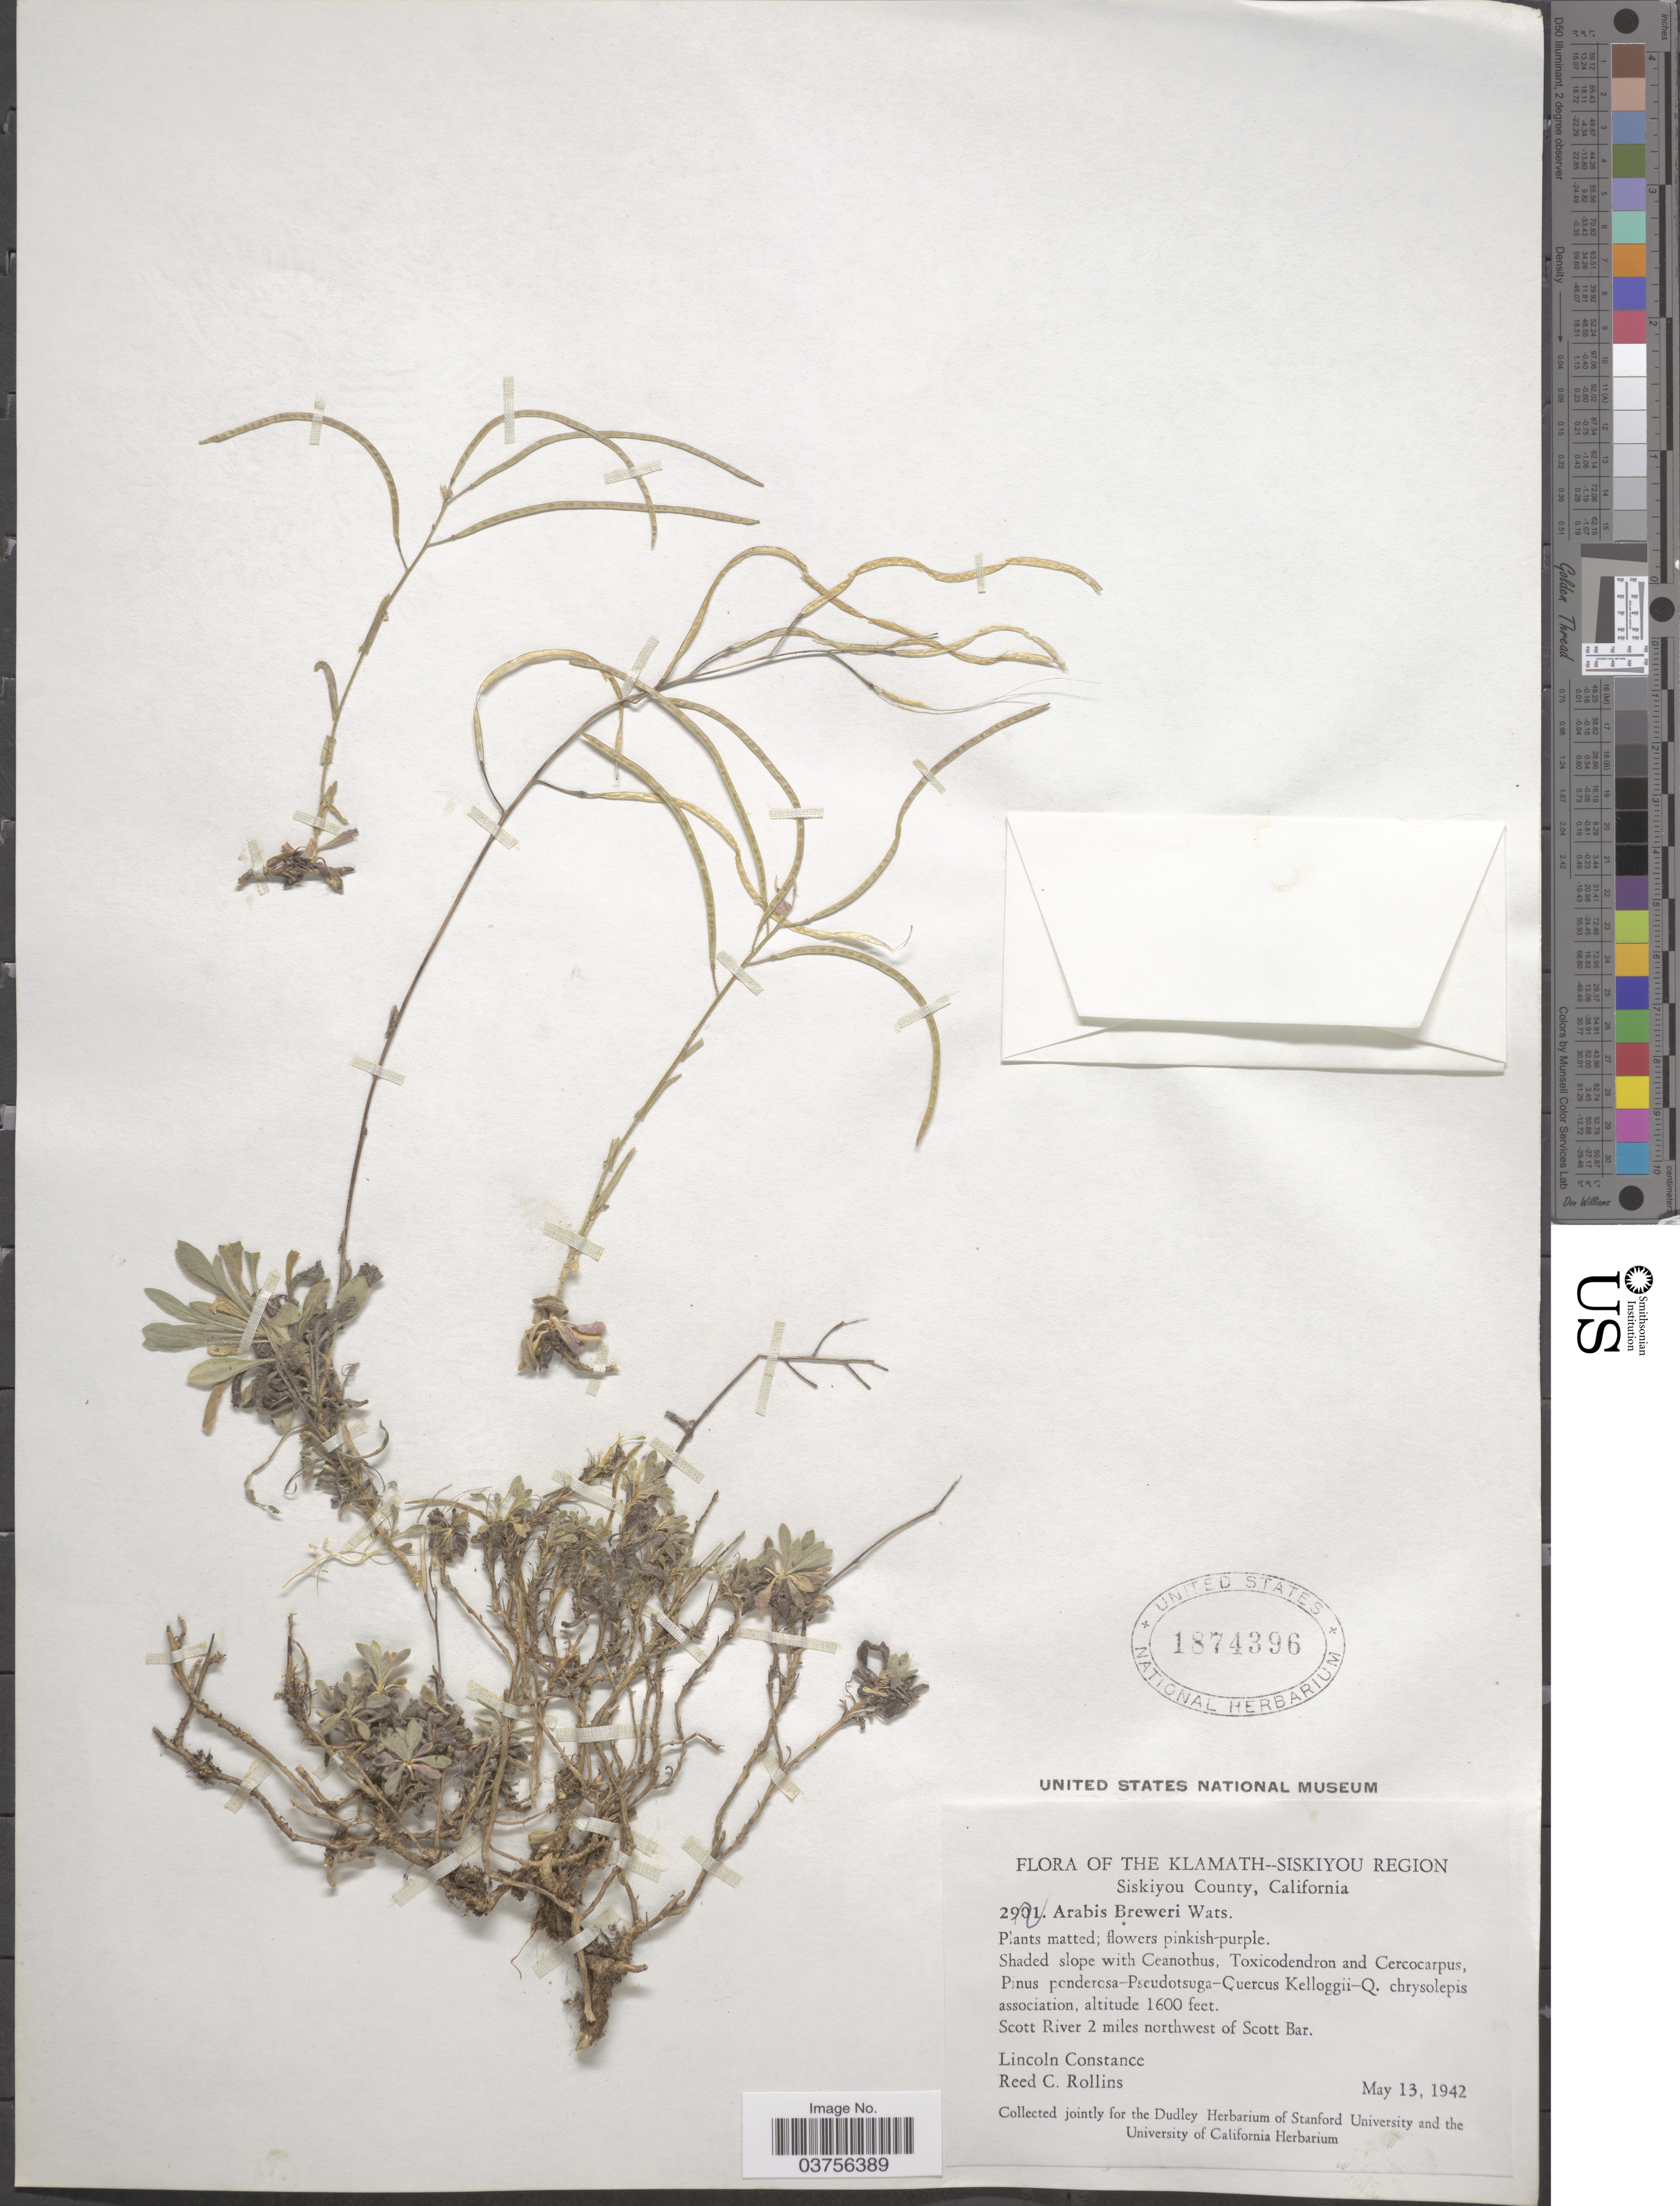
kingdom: Plantae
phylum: Tracheophyta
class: Magnoliopsida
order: Brassicales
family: Brassicaceae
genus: Arabis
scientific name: Arabis breweri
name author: S. Watson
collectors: L. Constance & R. C. Rollins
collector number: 2901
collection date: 1942-05-13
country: United States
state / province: California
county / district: Siskiyou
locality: The Klamath-Siskiyou Region. Siskiyou County. Scott River 2 miles northwest of Scott Bar.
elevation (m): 488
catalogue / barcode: US 1874396